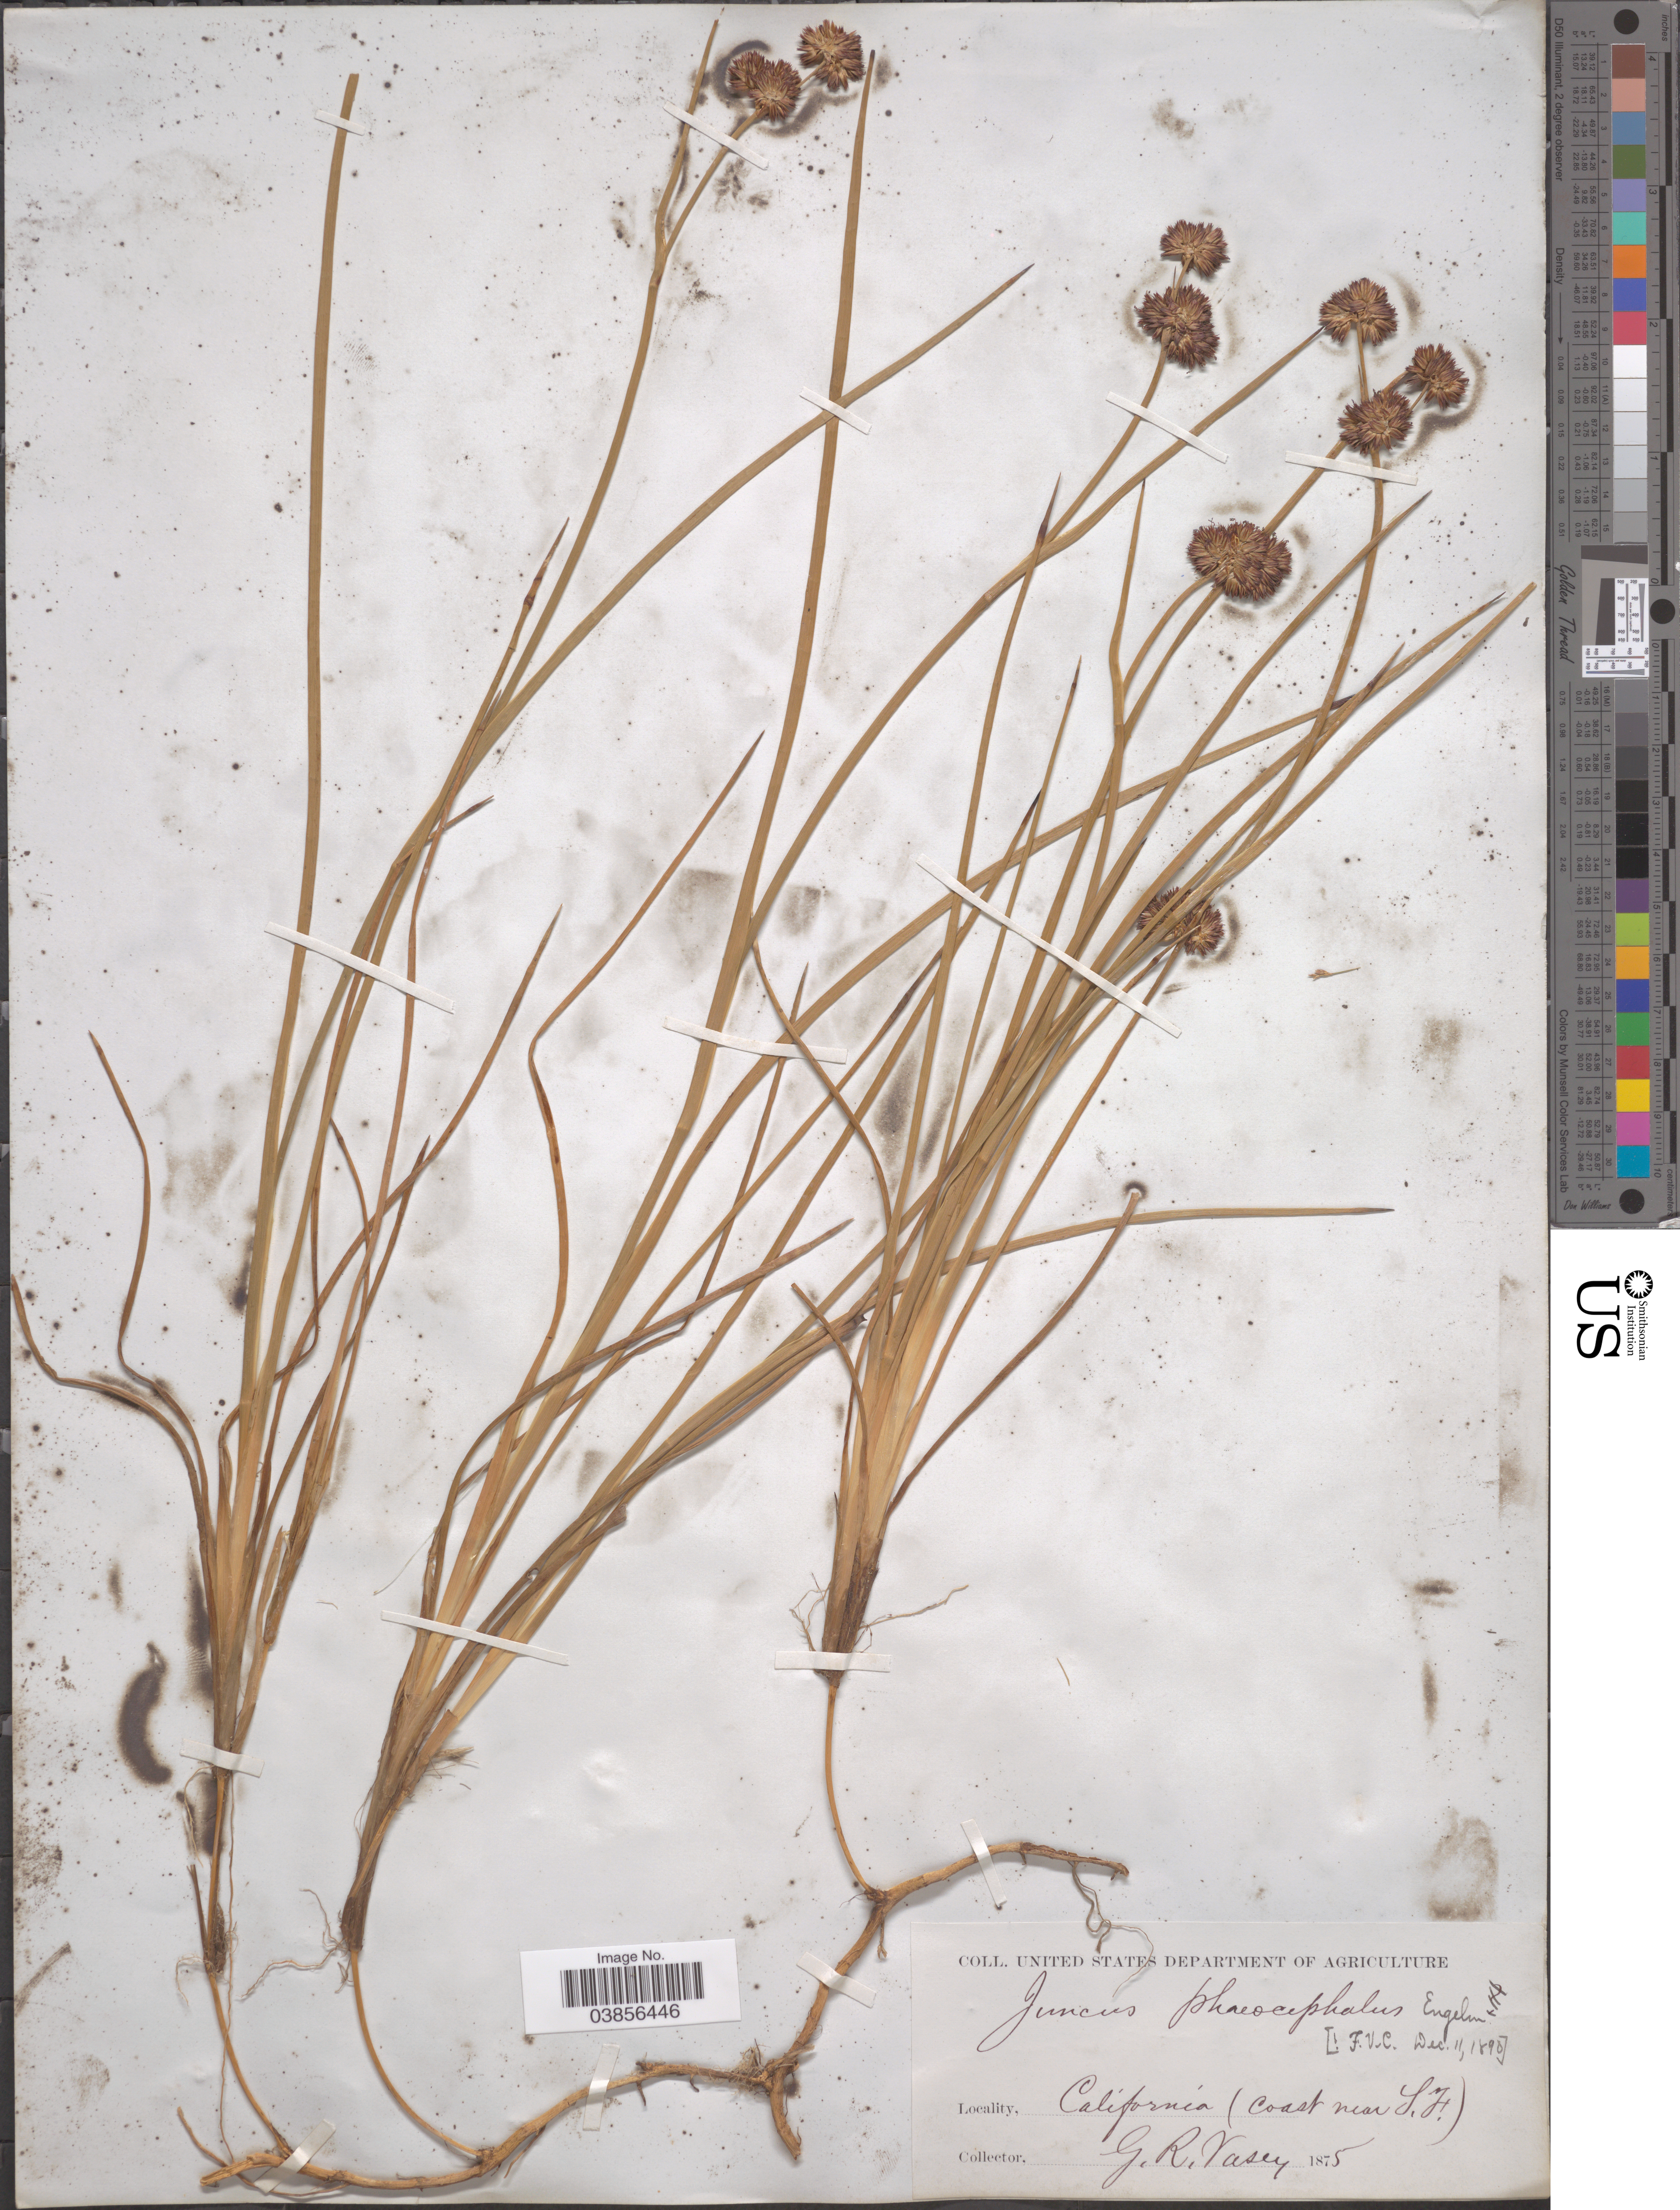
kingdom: Plantae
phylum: Tracheophyta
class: Liliopsida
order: Poales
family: Juncaceae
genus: Juncus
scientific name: Juncus phaeocephalus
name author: Engelm.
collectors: G. R. Vasey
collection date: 1875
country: United States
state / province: California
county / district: San Francisco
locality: (coast near S. F.).